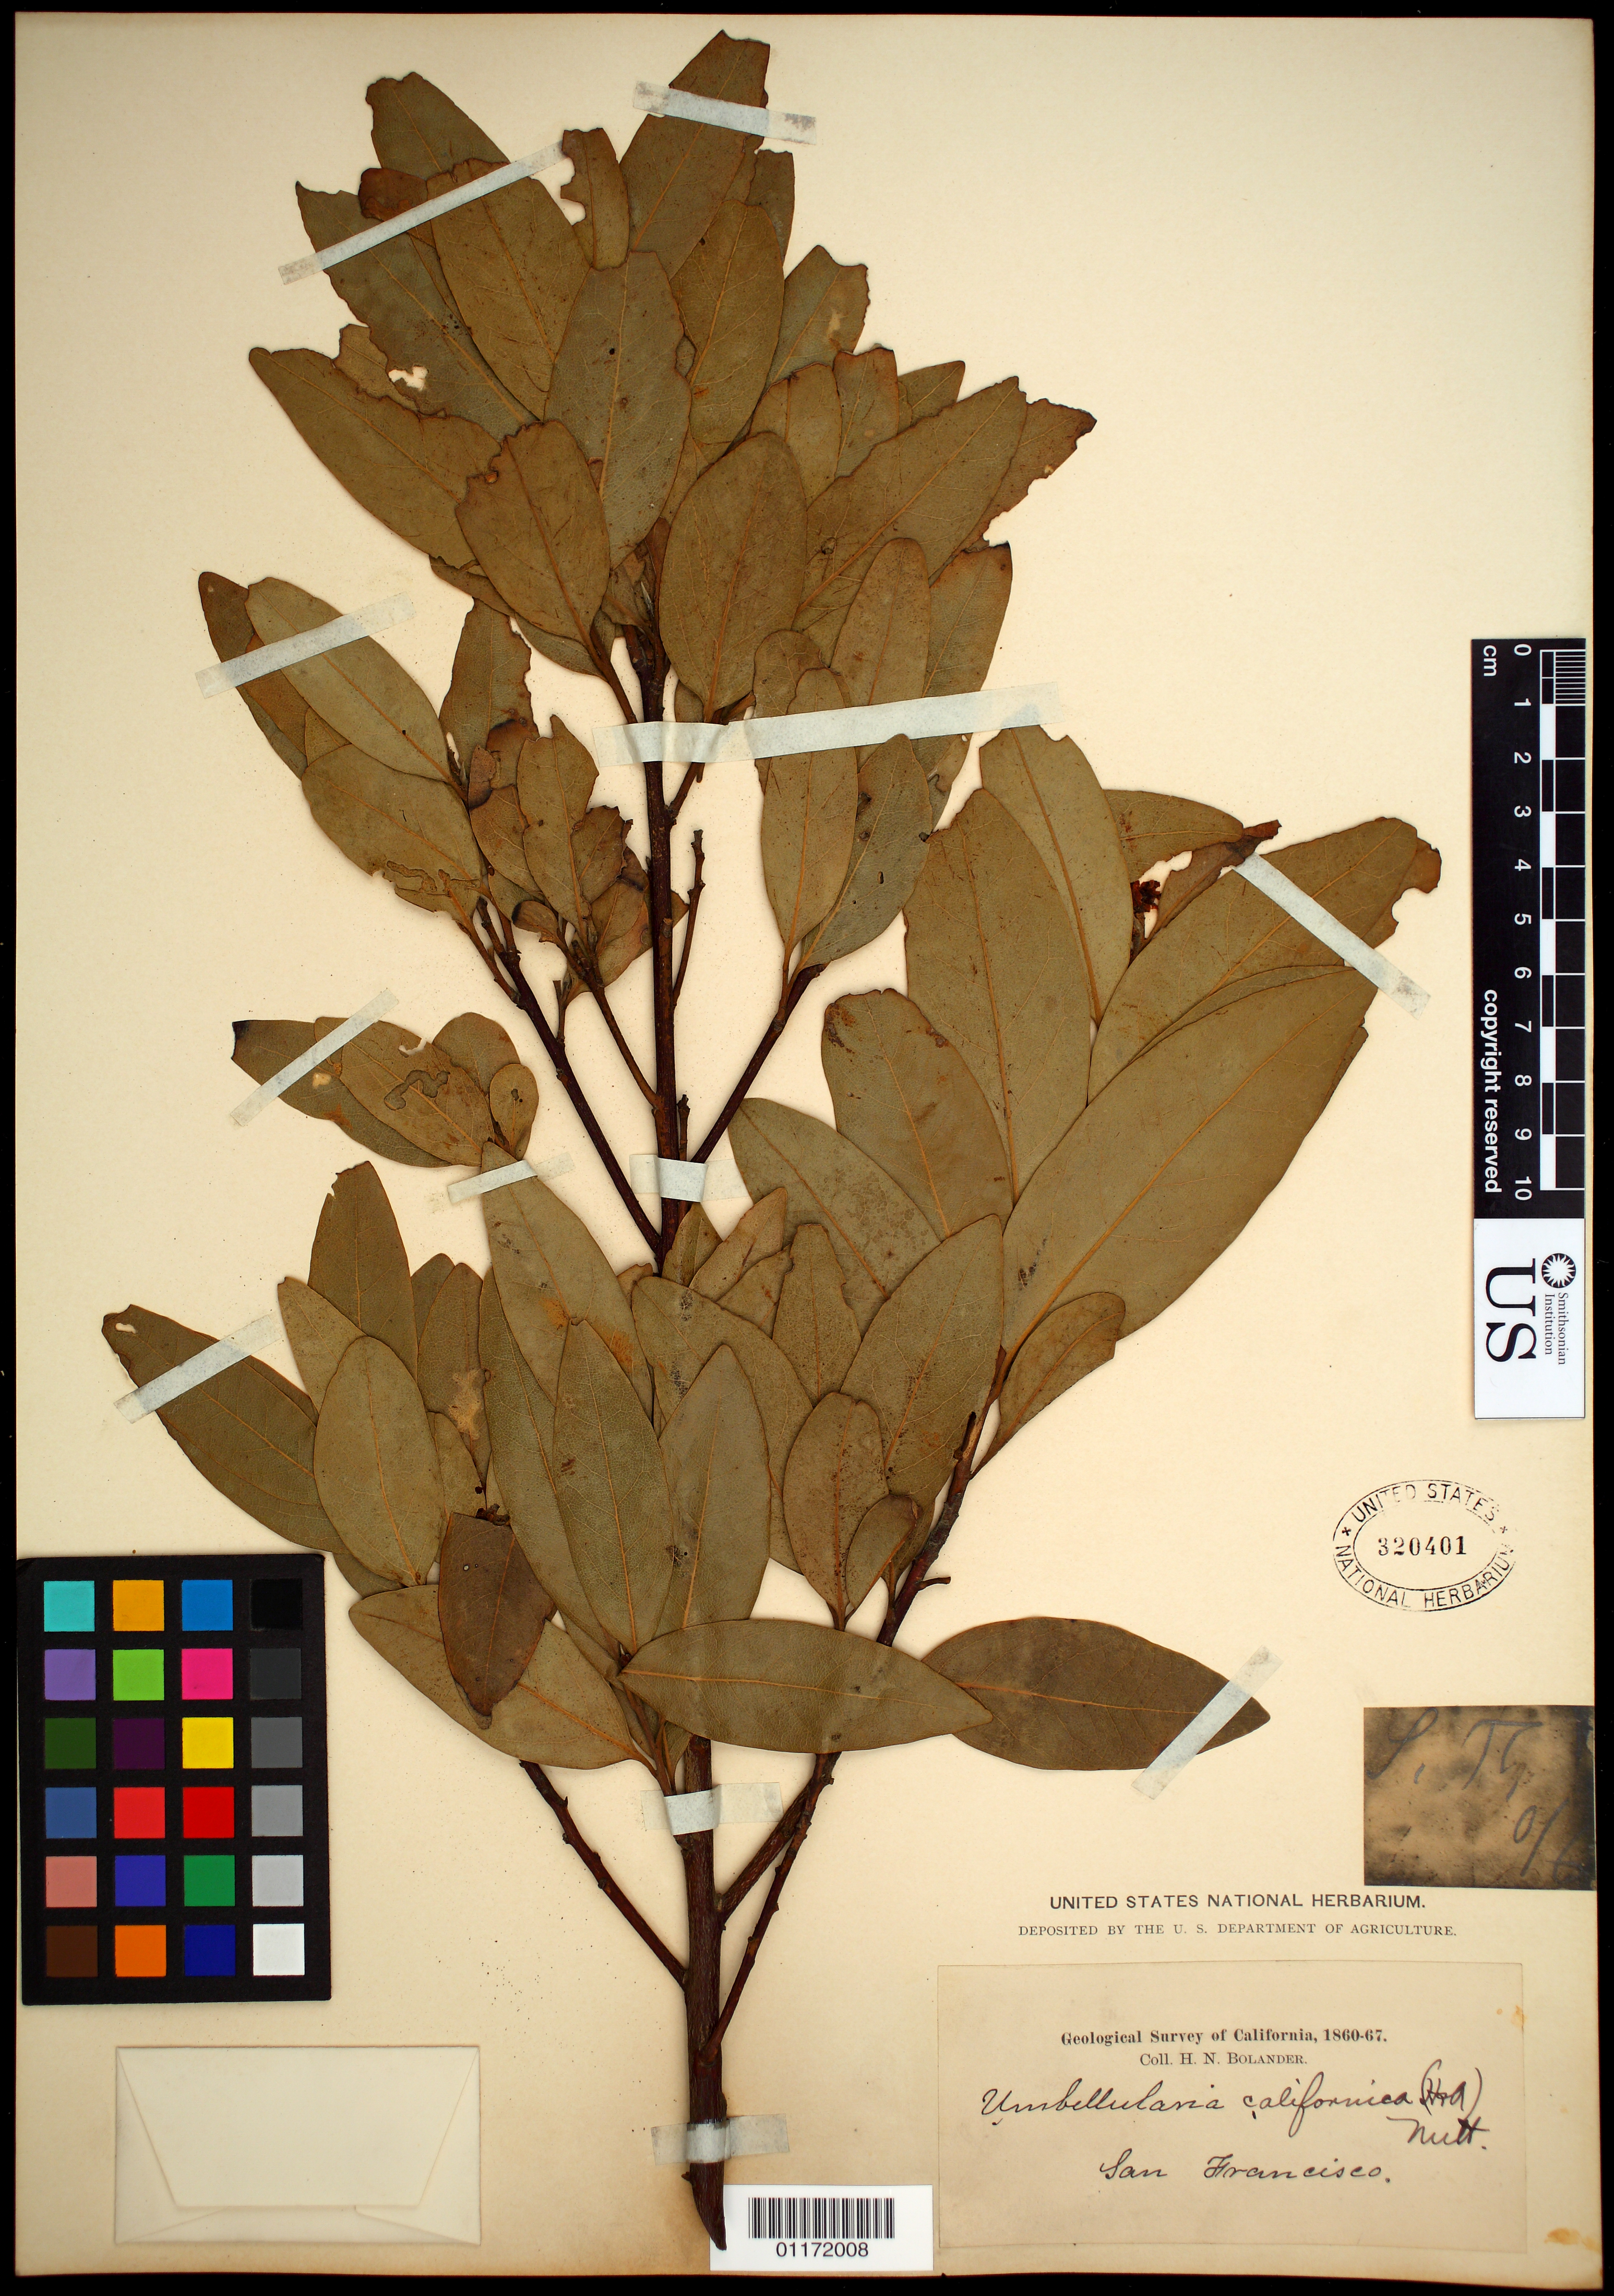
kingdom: Plantae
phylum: Tracheophyta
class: Magnoliopsida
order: Laurales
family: Lauraceae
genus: Umbellularia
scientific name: Umbellularia californica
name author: (Hook. & Arn.) Nutt.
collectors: H. Bolander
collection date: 1860/1867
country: United States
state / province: California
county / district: San Francisco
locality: San Francisco.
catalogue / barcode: US 320401